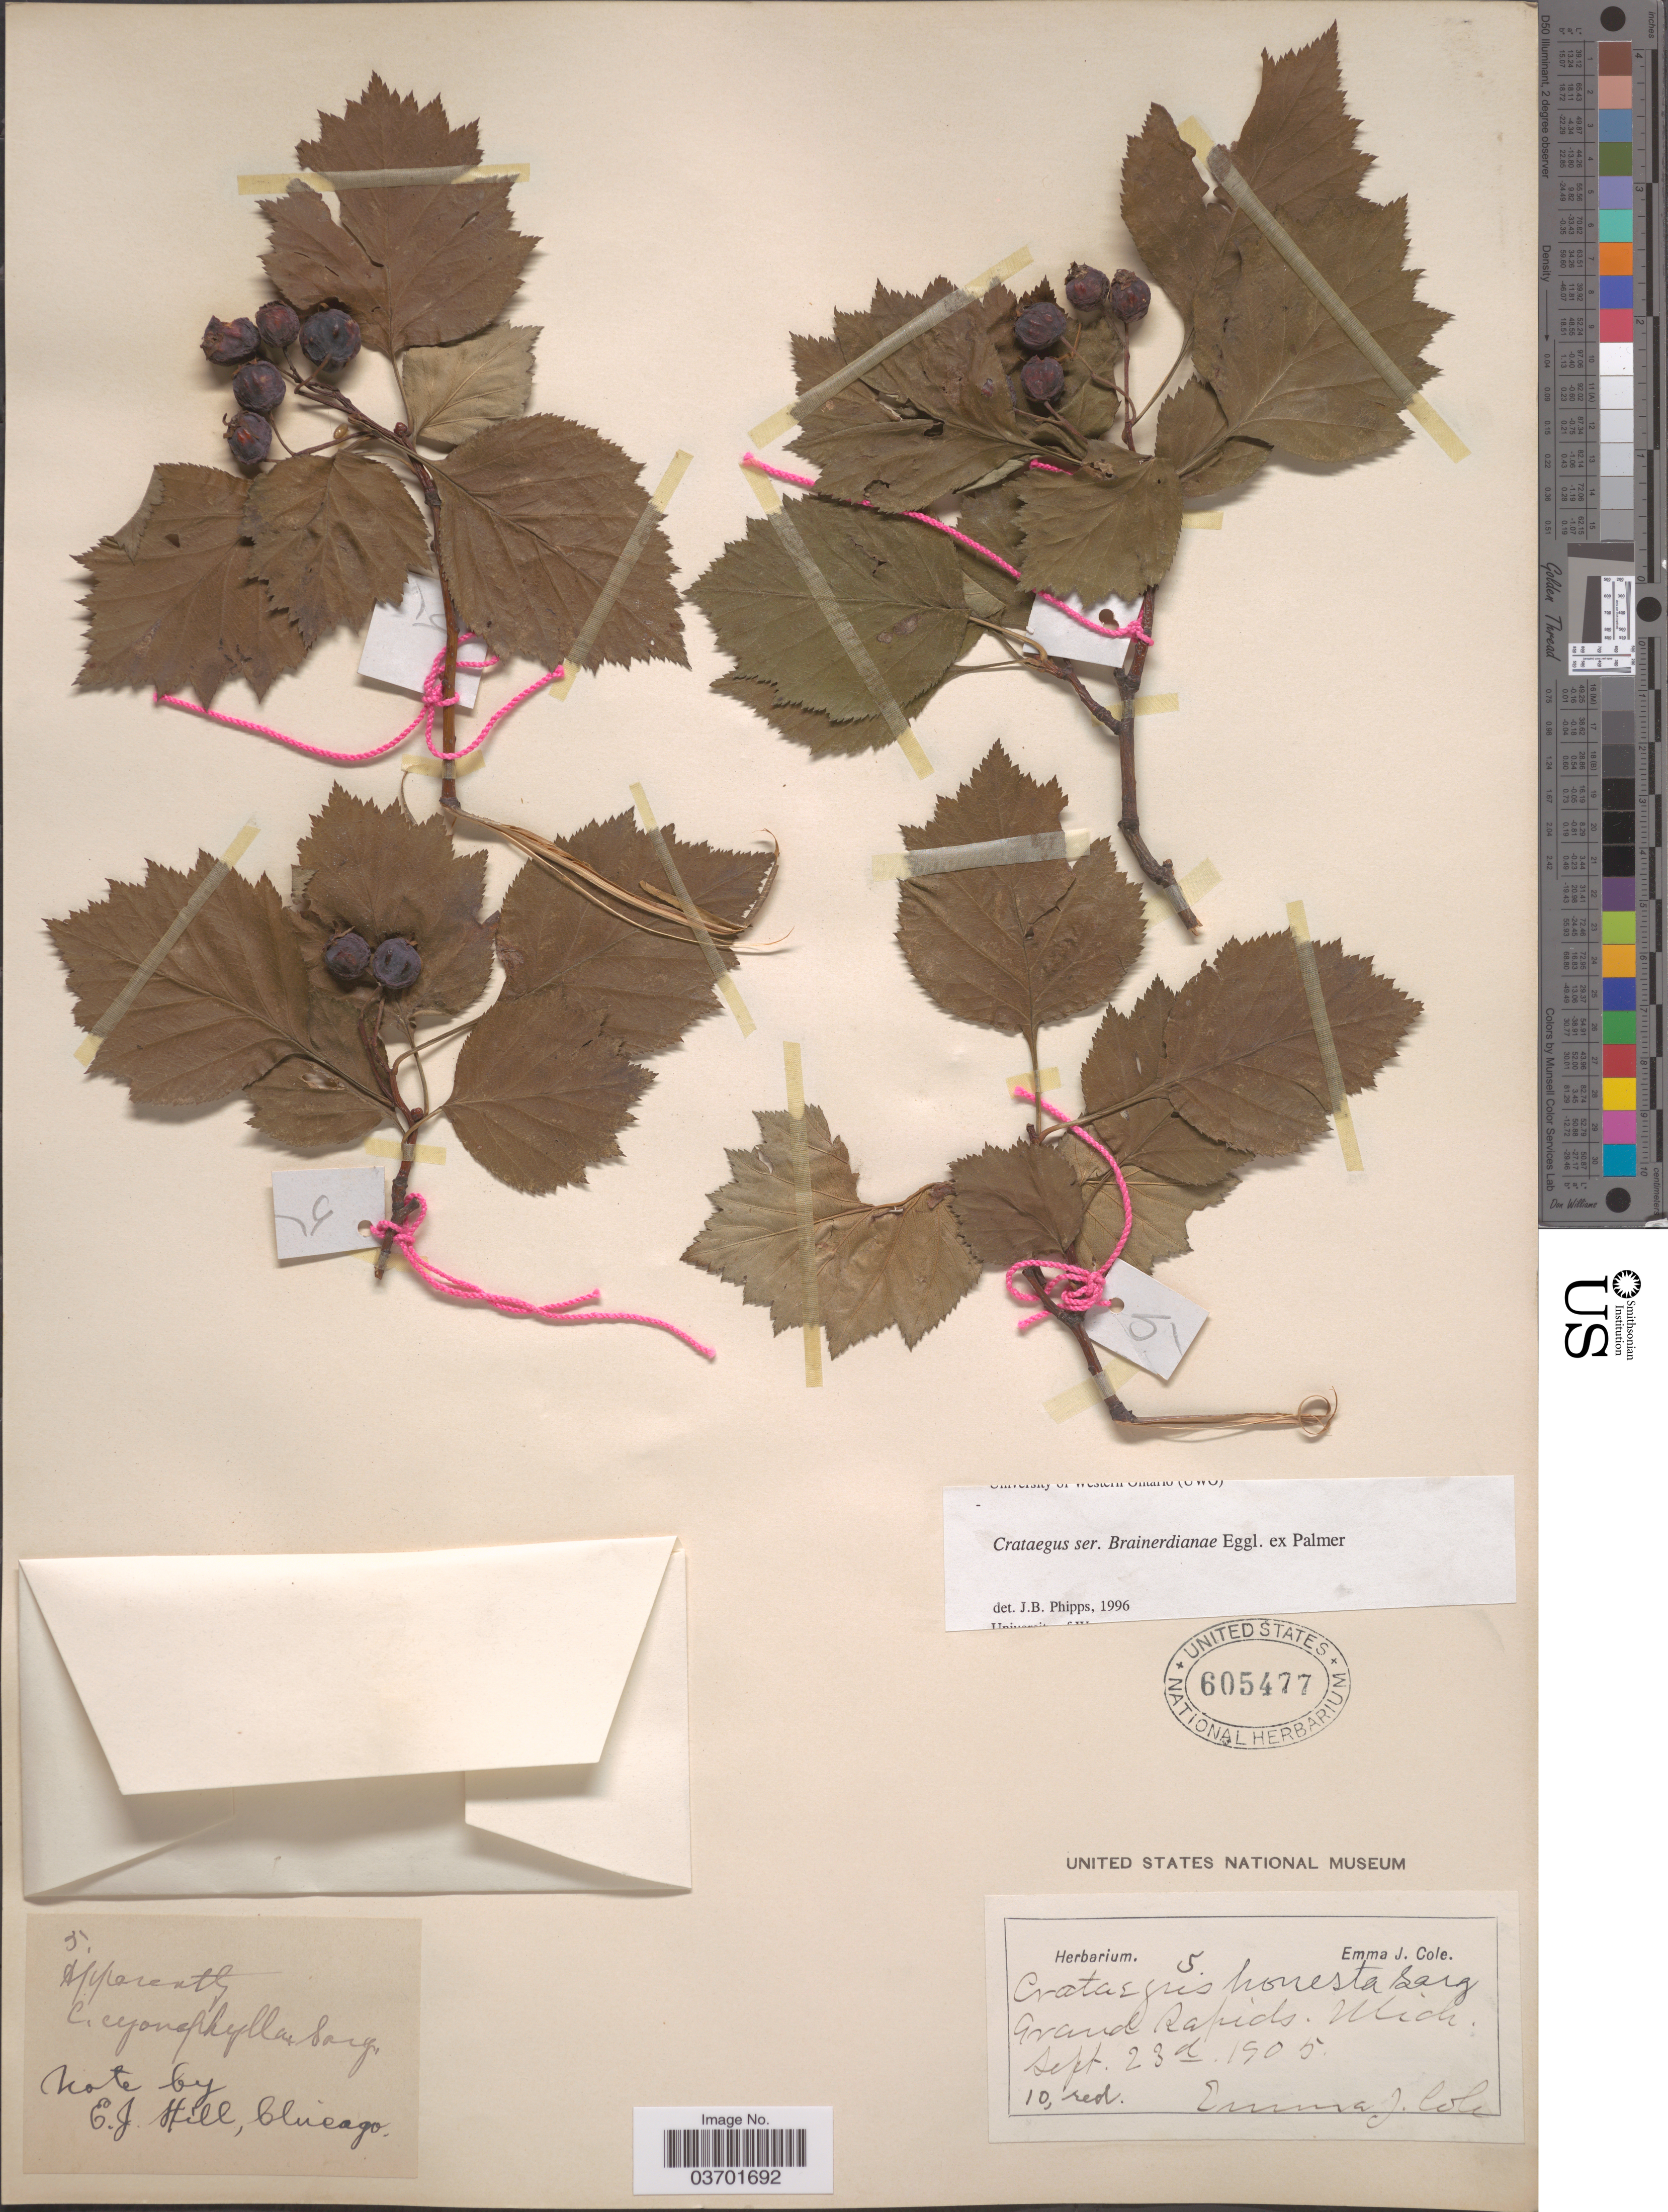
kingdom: Plantae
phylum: Tracheophyta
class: Magnoliopsida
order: Rosales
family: Rosaceae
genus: Crataegus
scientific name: Crataegus scabrida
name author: Sarg.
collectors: E. Cole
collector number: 5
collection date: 1905-09-23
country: United States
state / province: Michigan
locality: Grand Rapids.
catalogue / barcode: US 605477